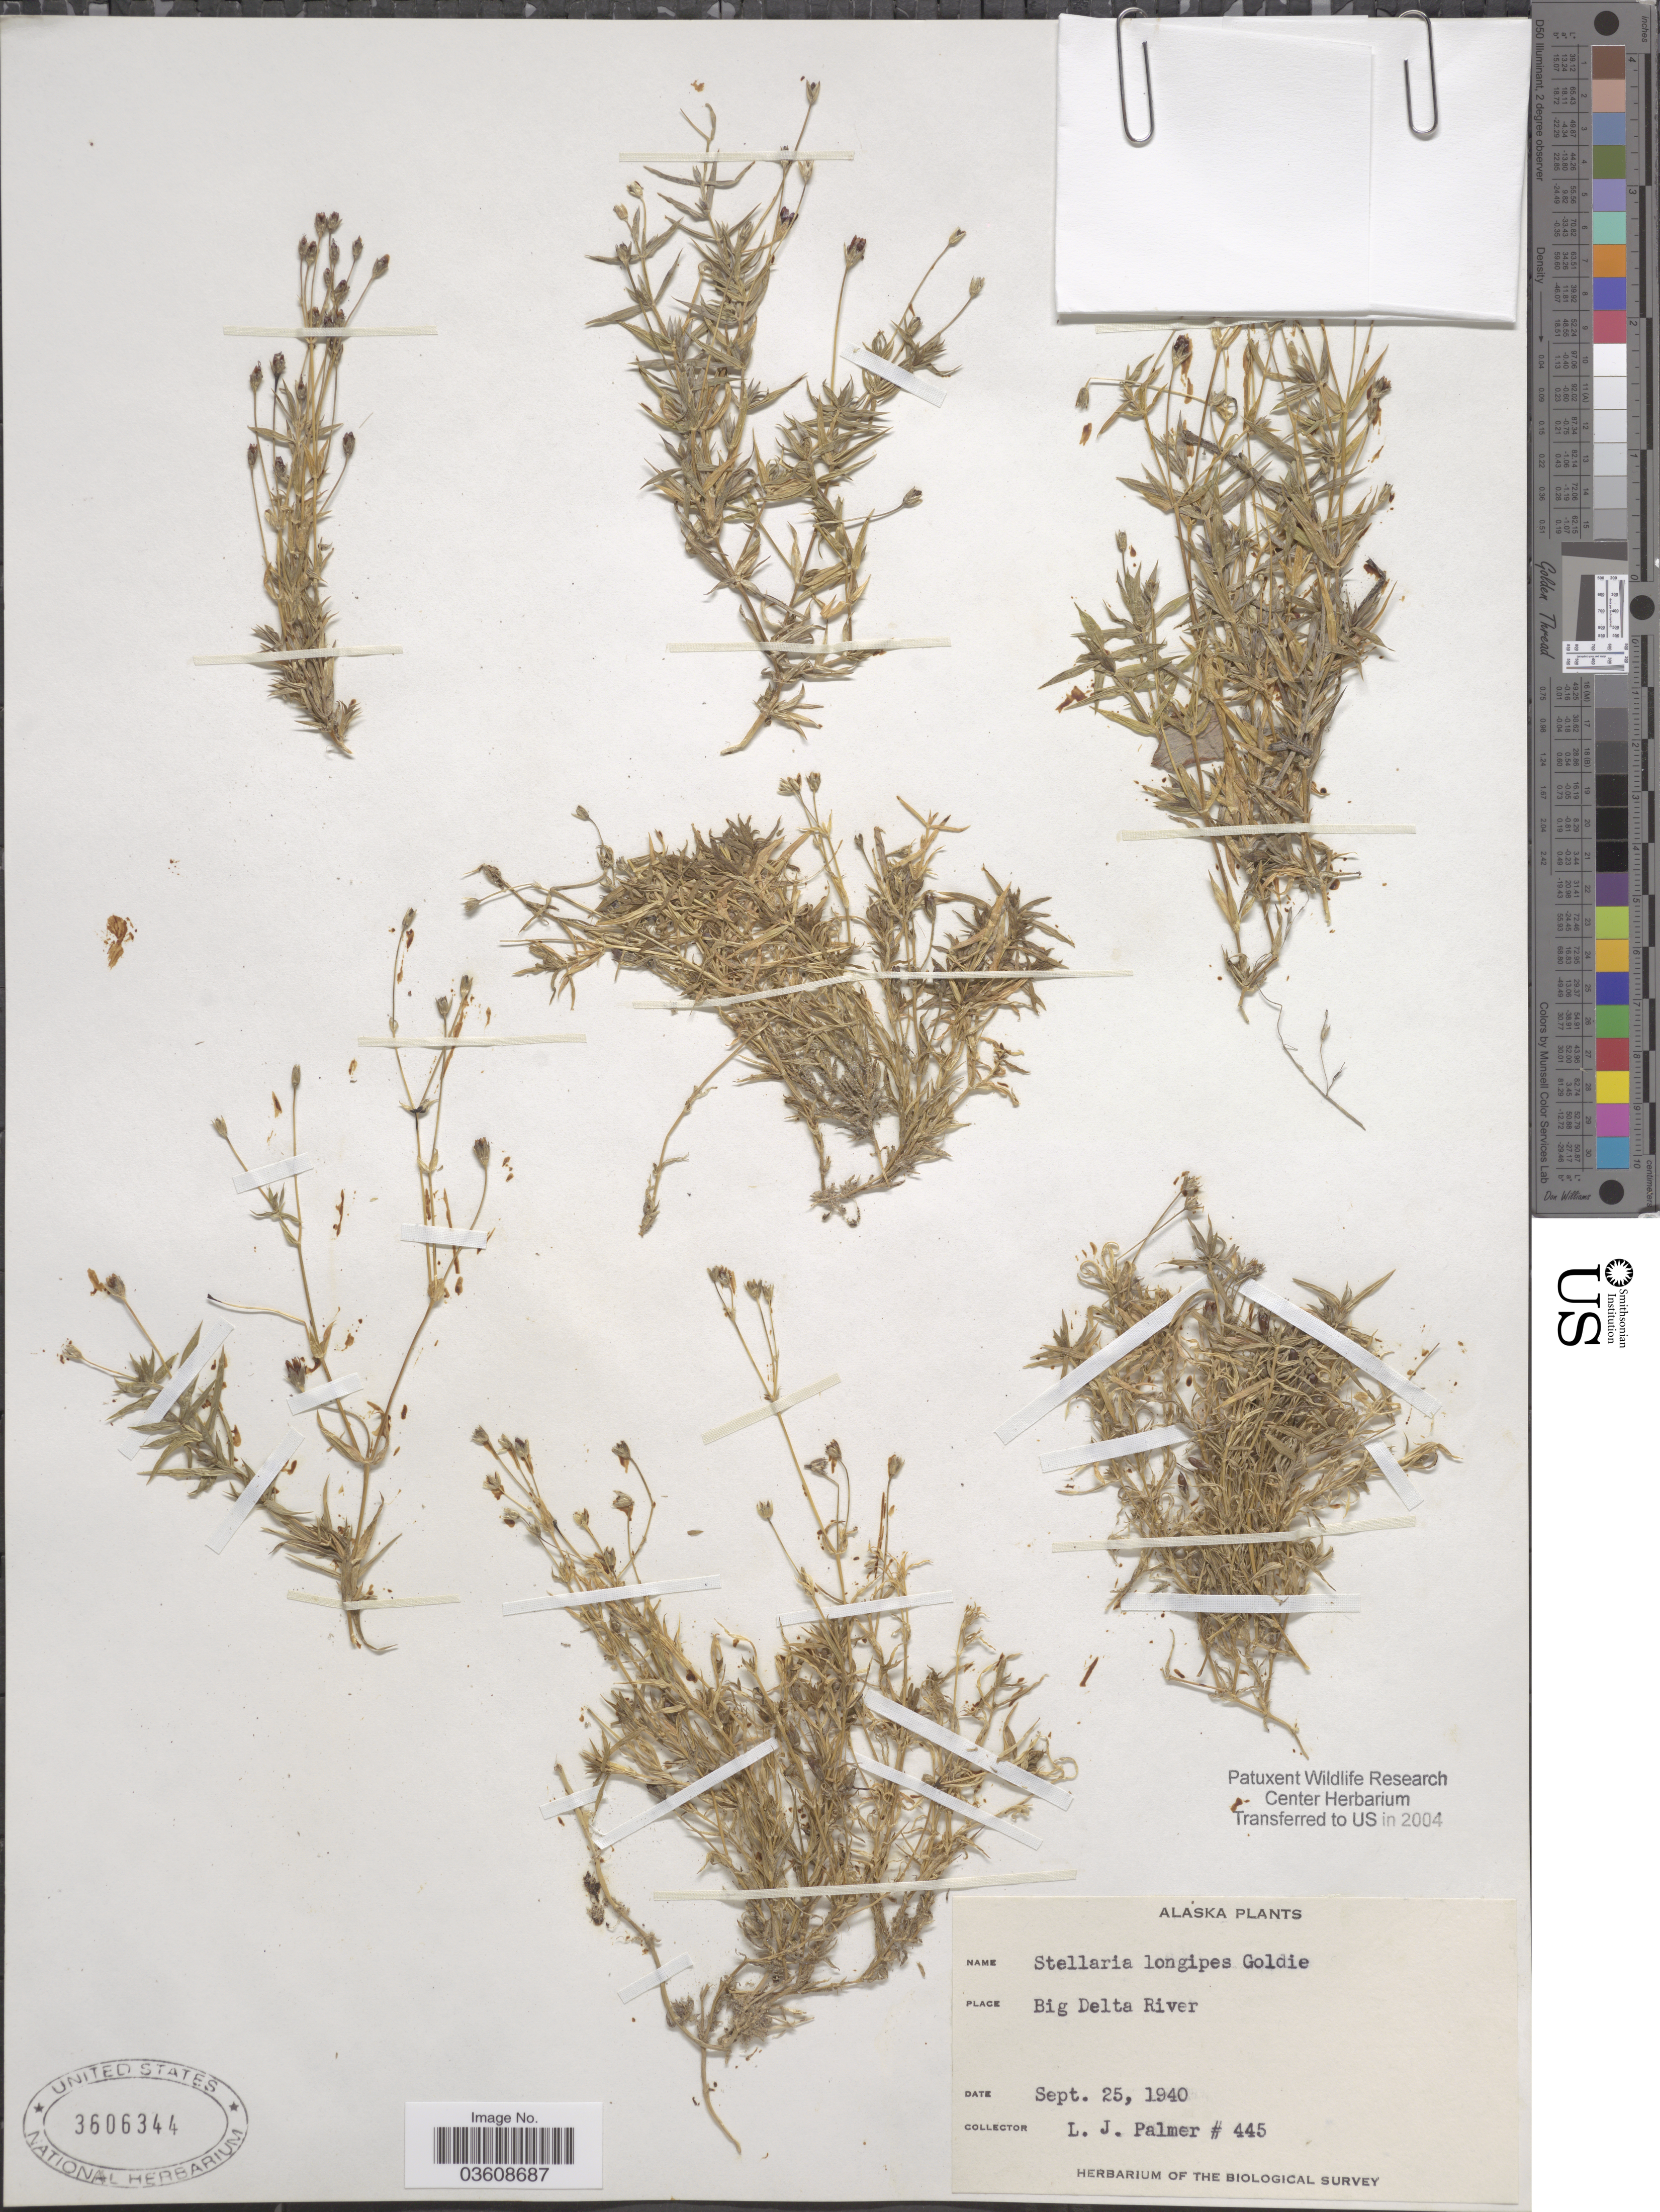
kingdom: Plantae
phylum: Tracheophyta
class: Magnoliopsida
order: Caryophyllales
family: Caryophyllaceae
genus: Stellaria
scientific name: Stellaria longipes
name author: Goldie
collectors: L. J. Palmer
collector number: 445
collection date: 1940-09-25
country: United States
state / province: Alaska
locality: Big Delta River.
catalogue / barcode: US 3606344